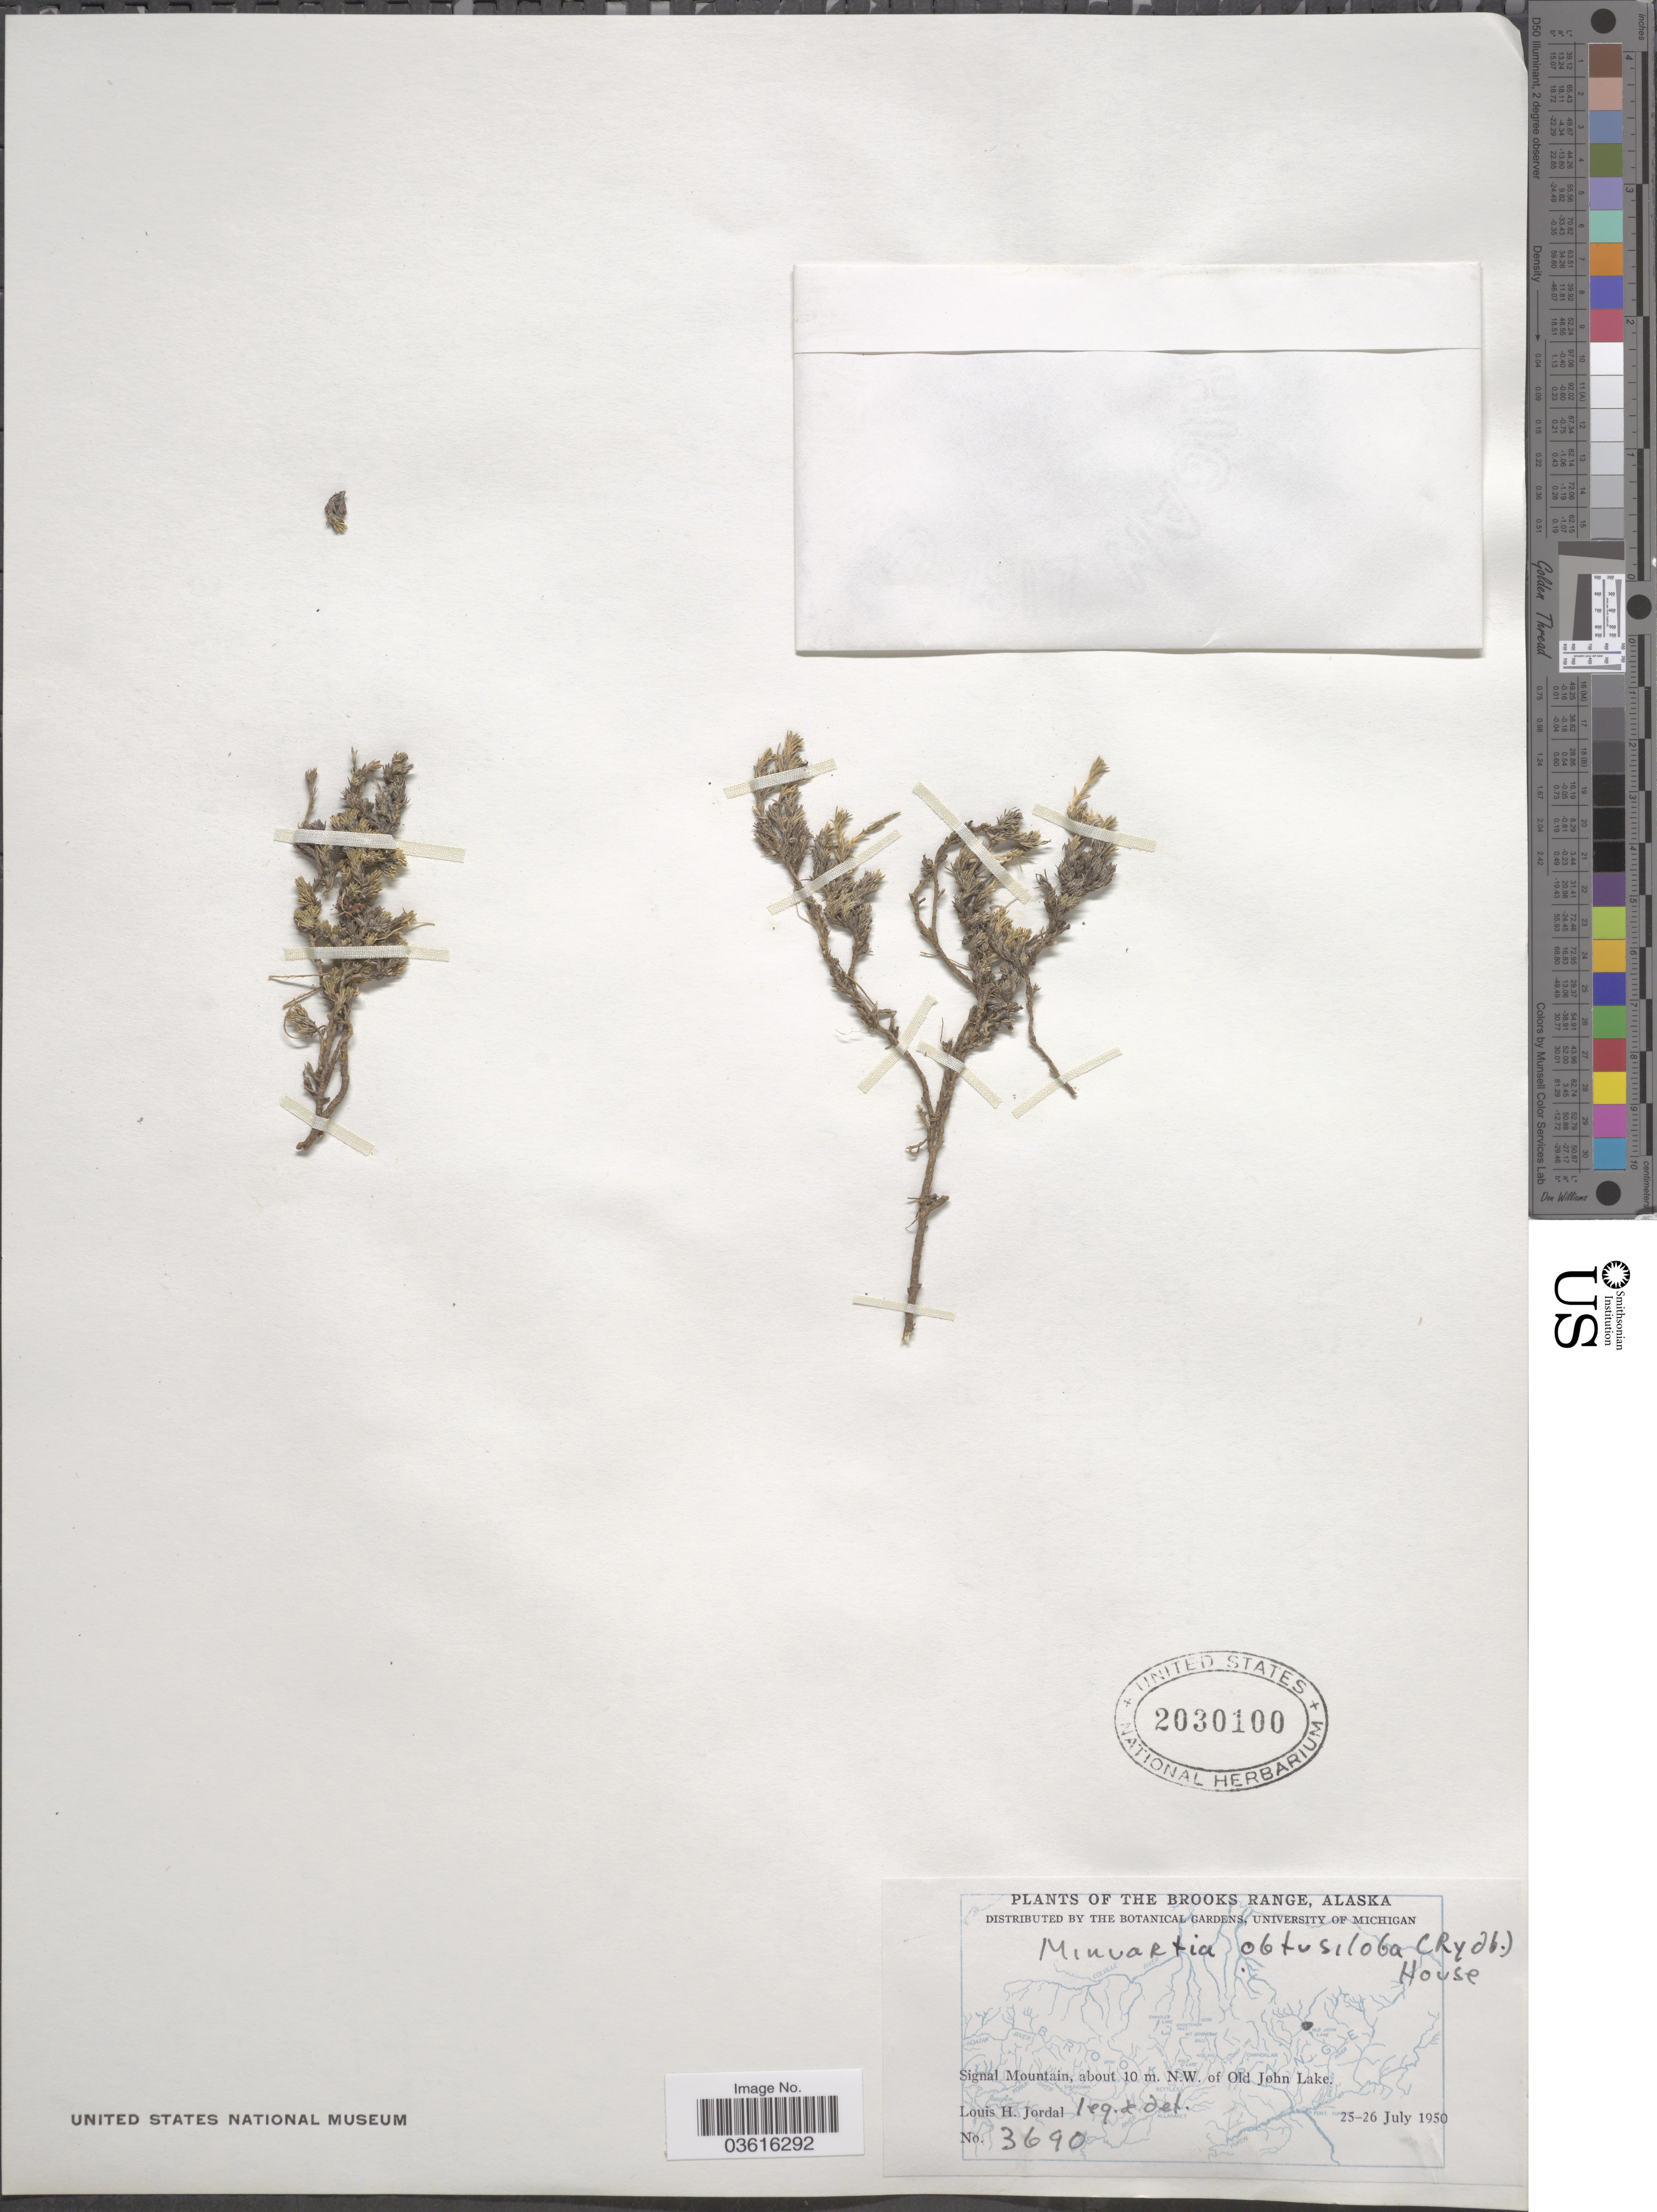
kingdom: Plantae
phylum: Tracheophyta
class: Magnoliopsida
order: Caryophyllales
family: Caryophyllaceae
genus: Cherleria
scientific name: Cherleria obtusiloba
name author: (Rydb.) A.J. Moore & Dillenb.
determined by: Strong, M. T., (US), Smithsonian Institution - National Museum of Natural History (UNITED STATES)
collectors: L. Jordal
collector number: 3690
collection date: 1950-07-25/1950-07-26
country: United States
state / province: Alaska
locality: The Brooks Range. Signal Mountain, about 10 m. N.W. of Old John Lake.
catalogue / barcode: US 2030100